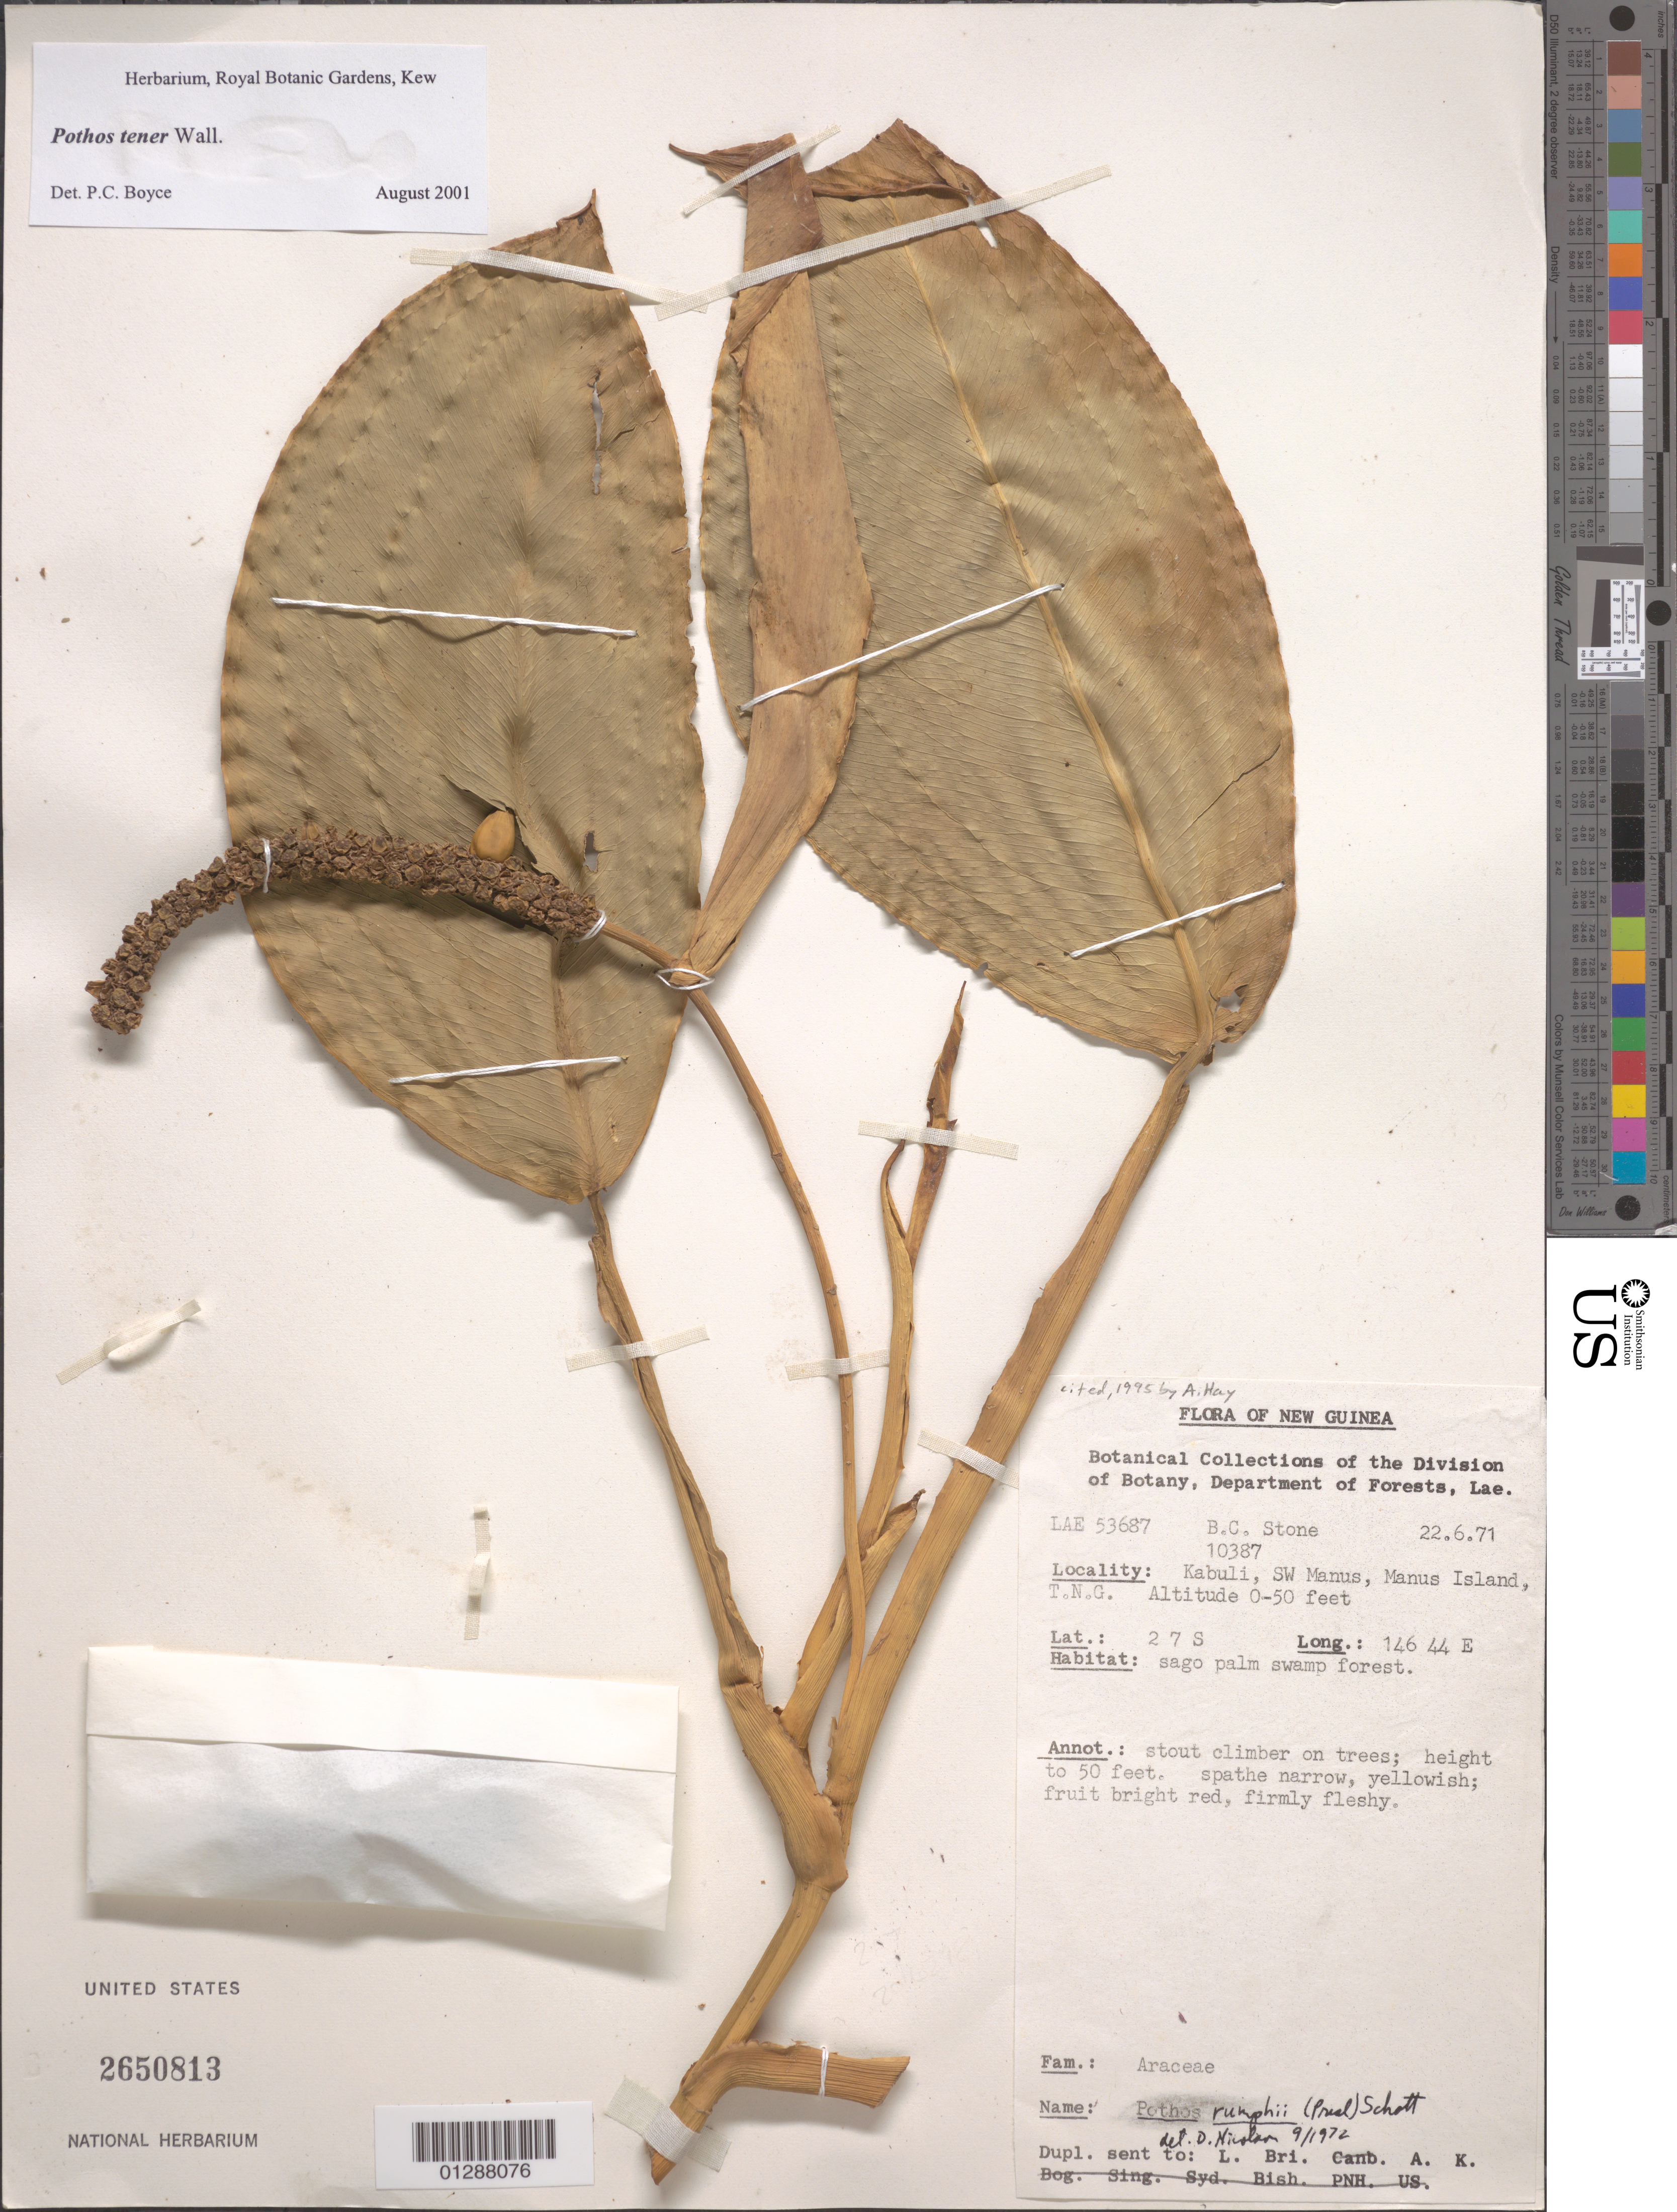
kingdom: Plantae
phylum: Tracheophyta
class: Liliopsida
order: Alismatales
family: Araceae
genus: Pothos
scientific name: Pothos tener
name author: Wall.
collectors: B. C. Stone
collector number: LAE 53687/10387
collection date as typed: Transcribed d/m/y: 22/6/71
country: Papua New Guinea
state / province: Manus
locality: New Guinea. Kabuli, SW Manus, Manus Island, T.N.G.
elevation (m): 0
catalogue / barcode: US 2650813